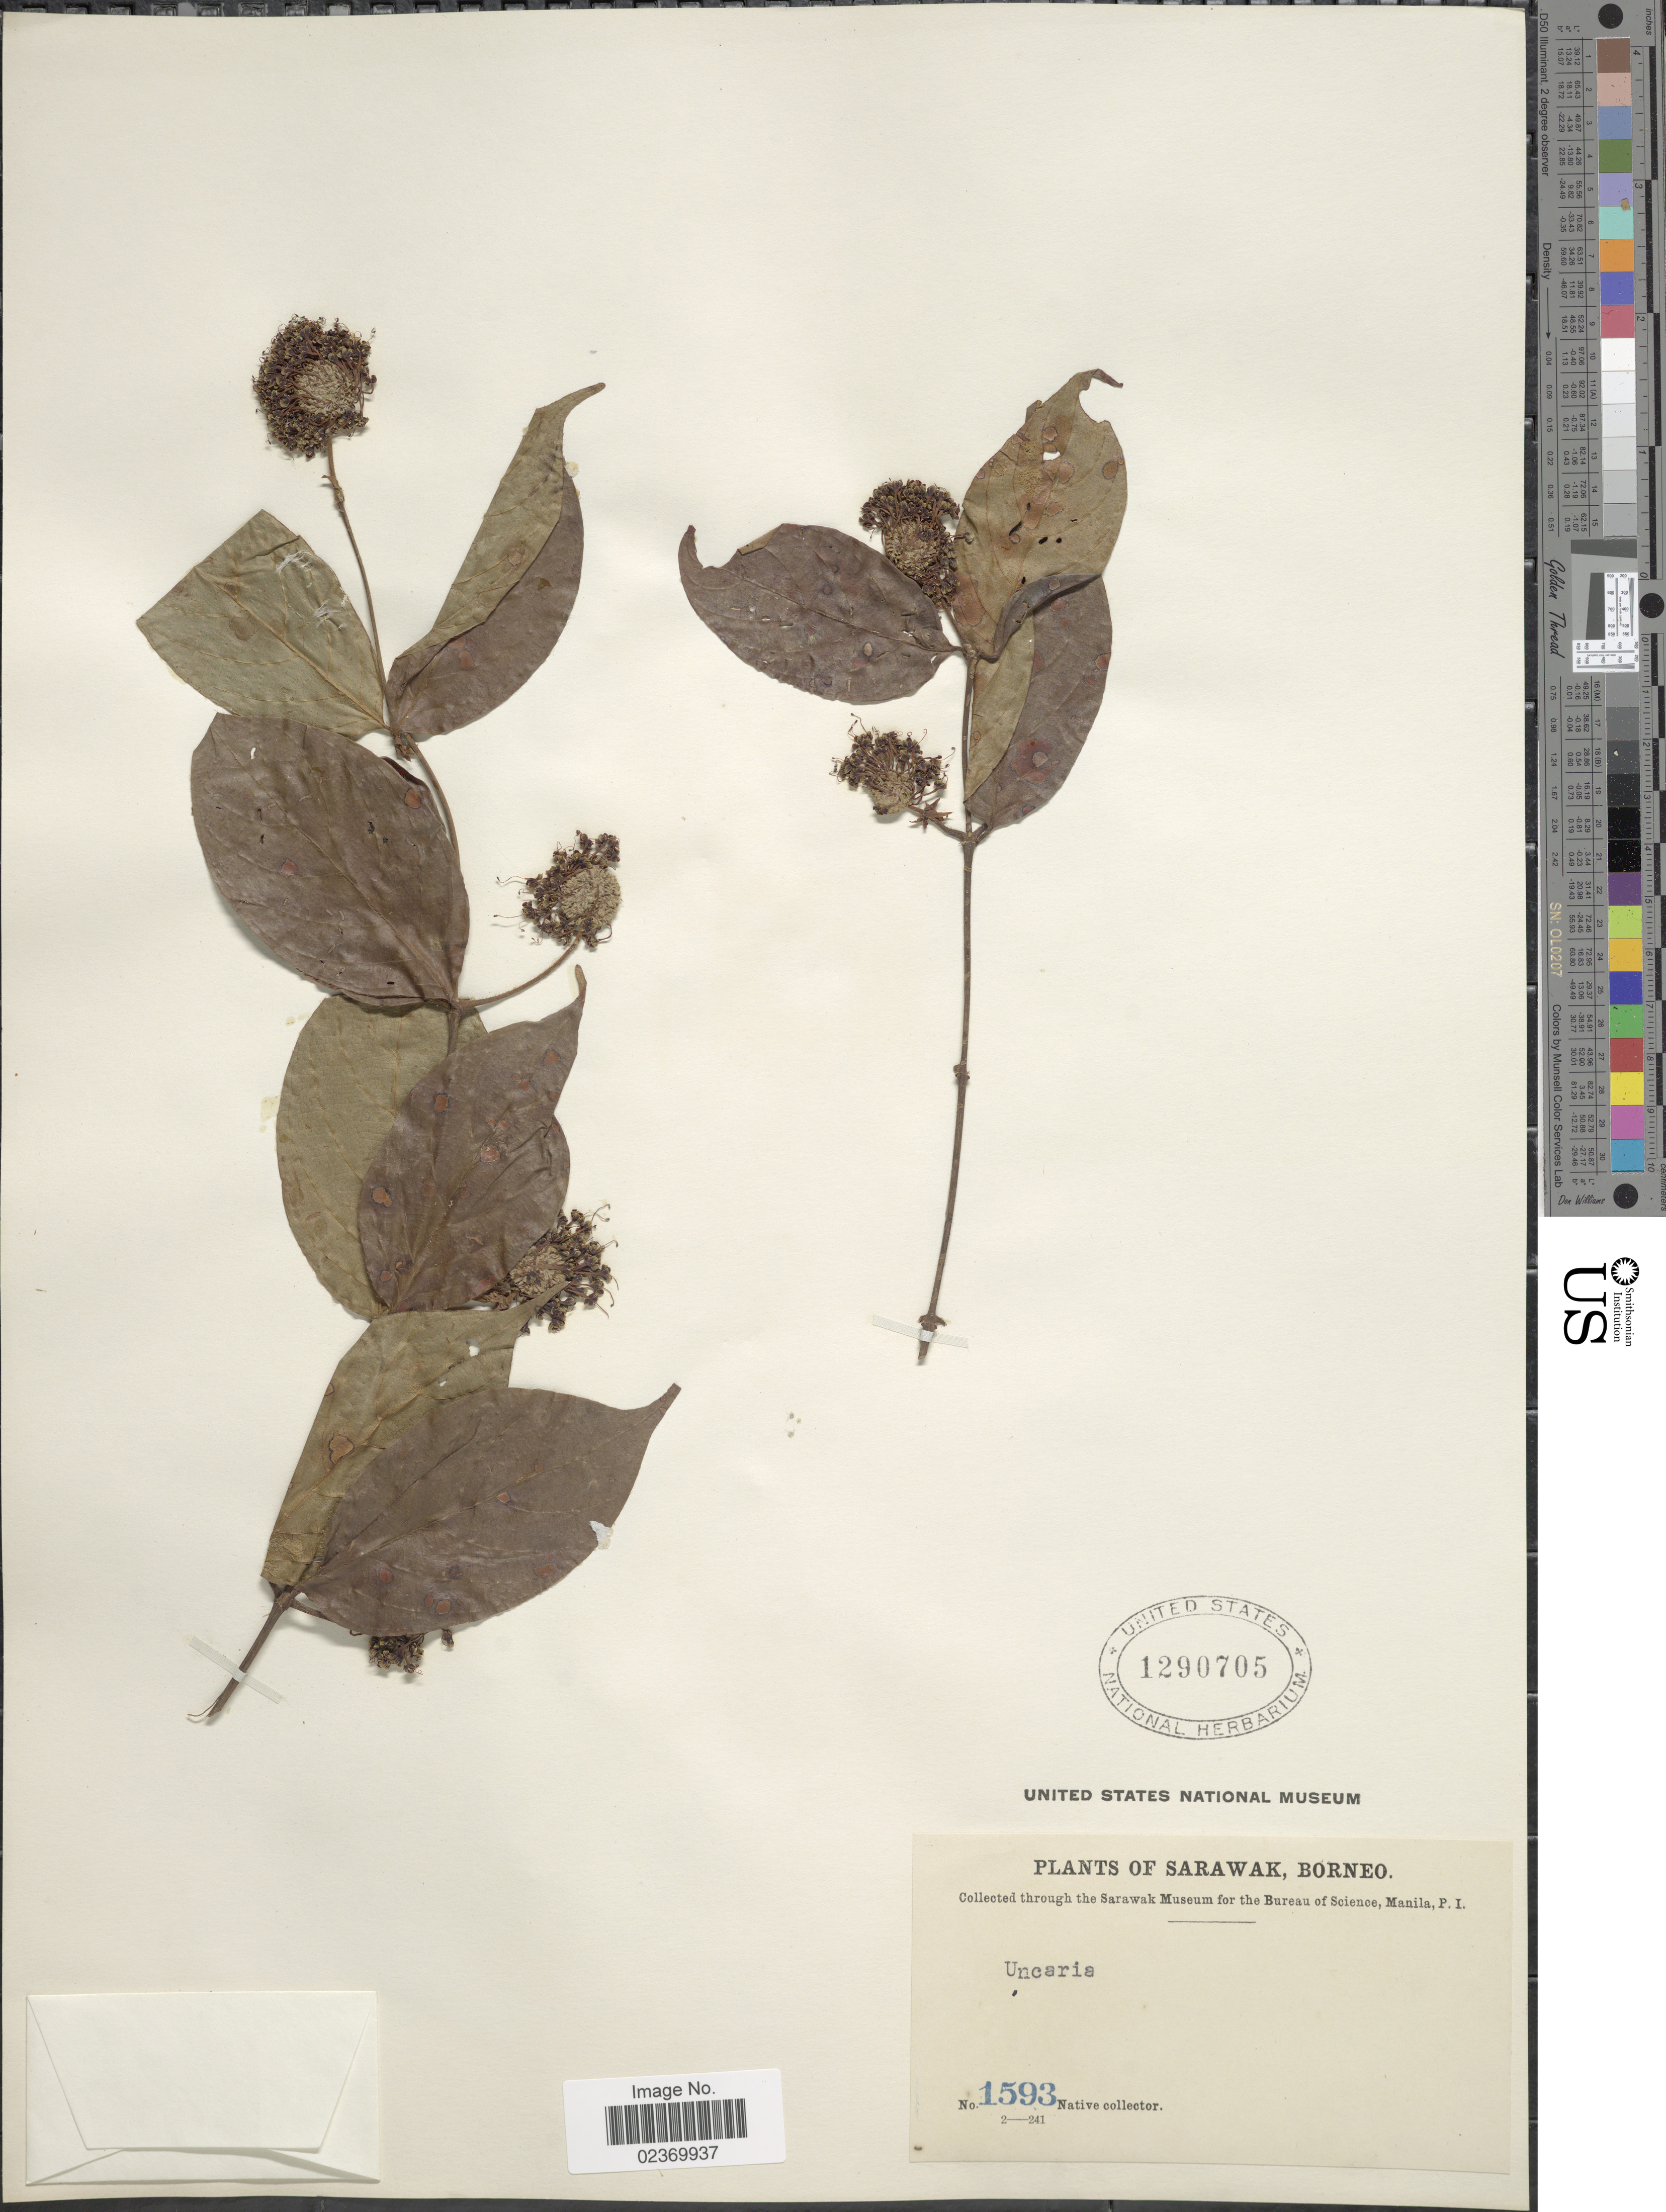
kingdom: Plantae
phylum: Tracheophyta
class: Magnoliopsida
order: Gentianales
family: Rubiaceae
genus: Uncaria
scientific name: Uncaria sp.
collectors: Native collector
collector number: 1593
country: Malaysia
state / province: Sarawak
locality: Borneo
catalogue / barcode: US 1290705